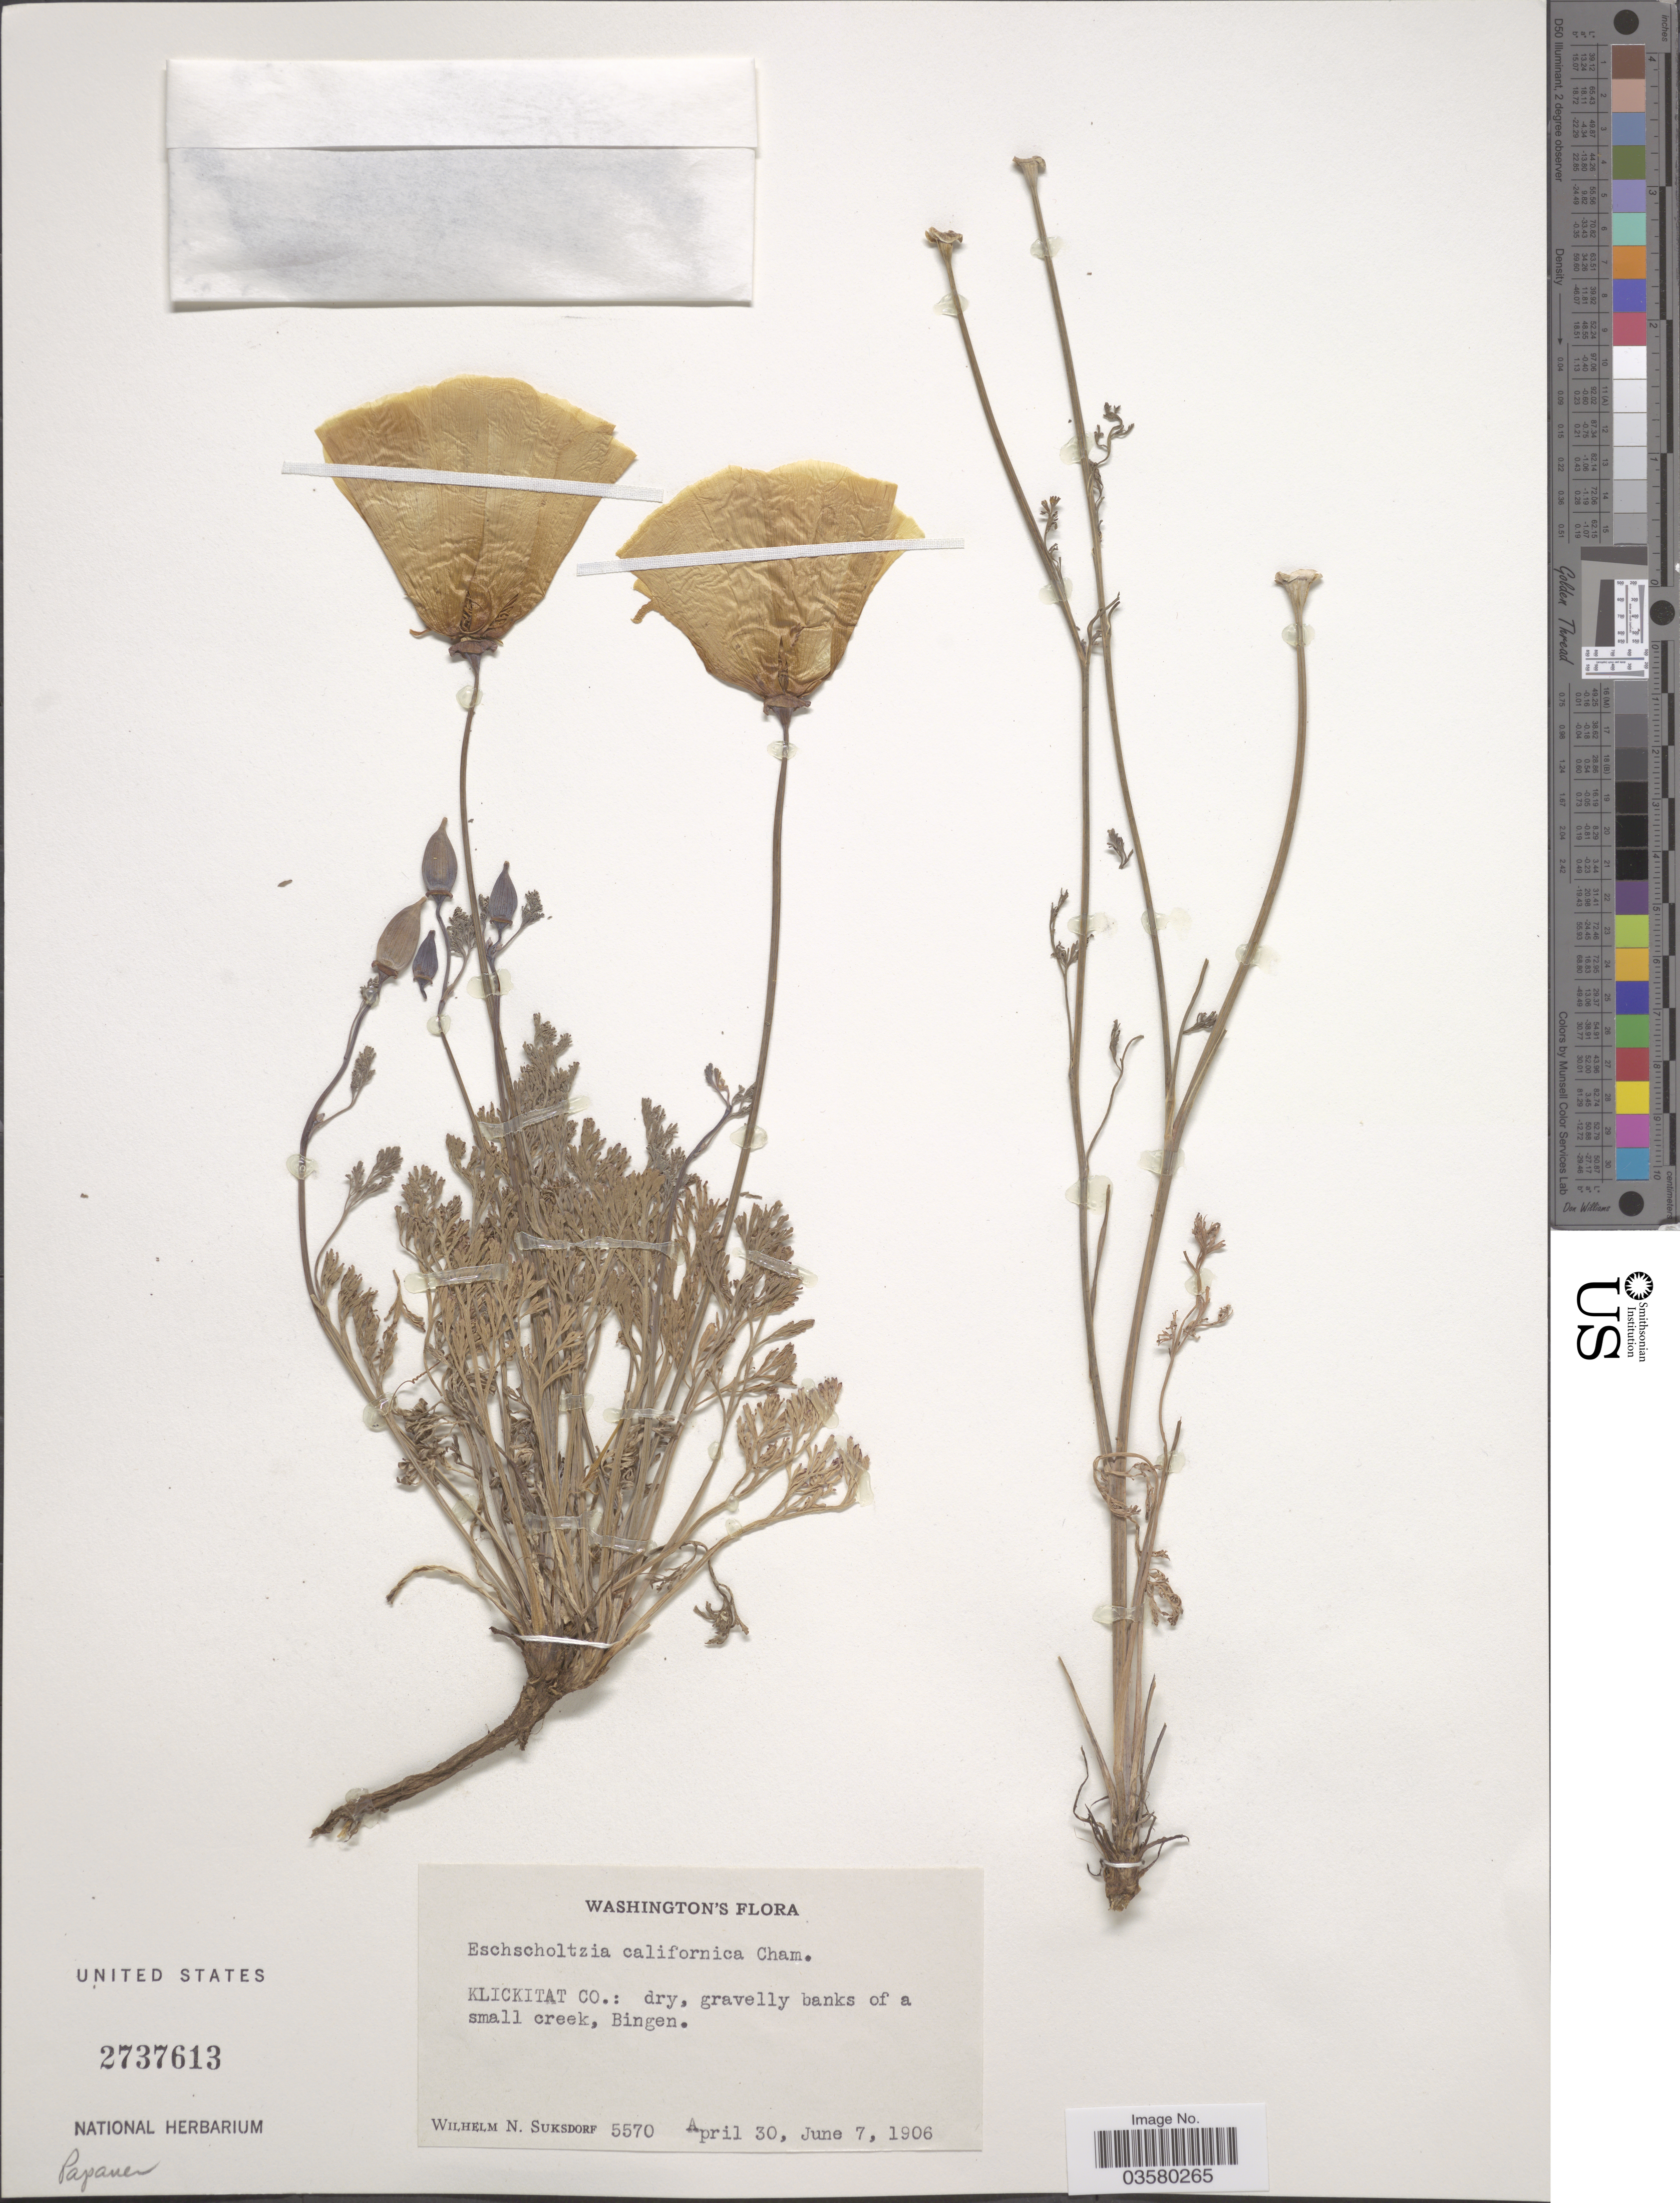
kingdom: Plantae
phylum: Tracheophyta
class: Magnoliopsida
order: Ranunculales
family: Papaveraceae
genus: Eschscholzia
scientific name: Eschscholzia californica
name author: Cham.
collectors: W. N. Suksdorf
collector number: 5570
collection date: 1906-04-30/1906-06-07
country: United States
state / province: Washington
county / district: Klickitat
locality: Klickitat Co.: dry, gravelly banks of a small creek, Bingen.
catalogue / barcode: US 2737613